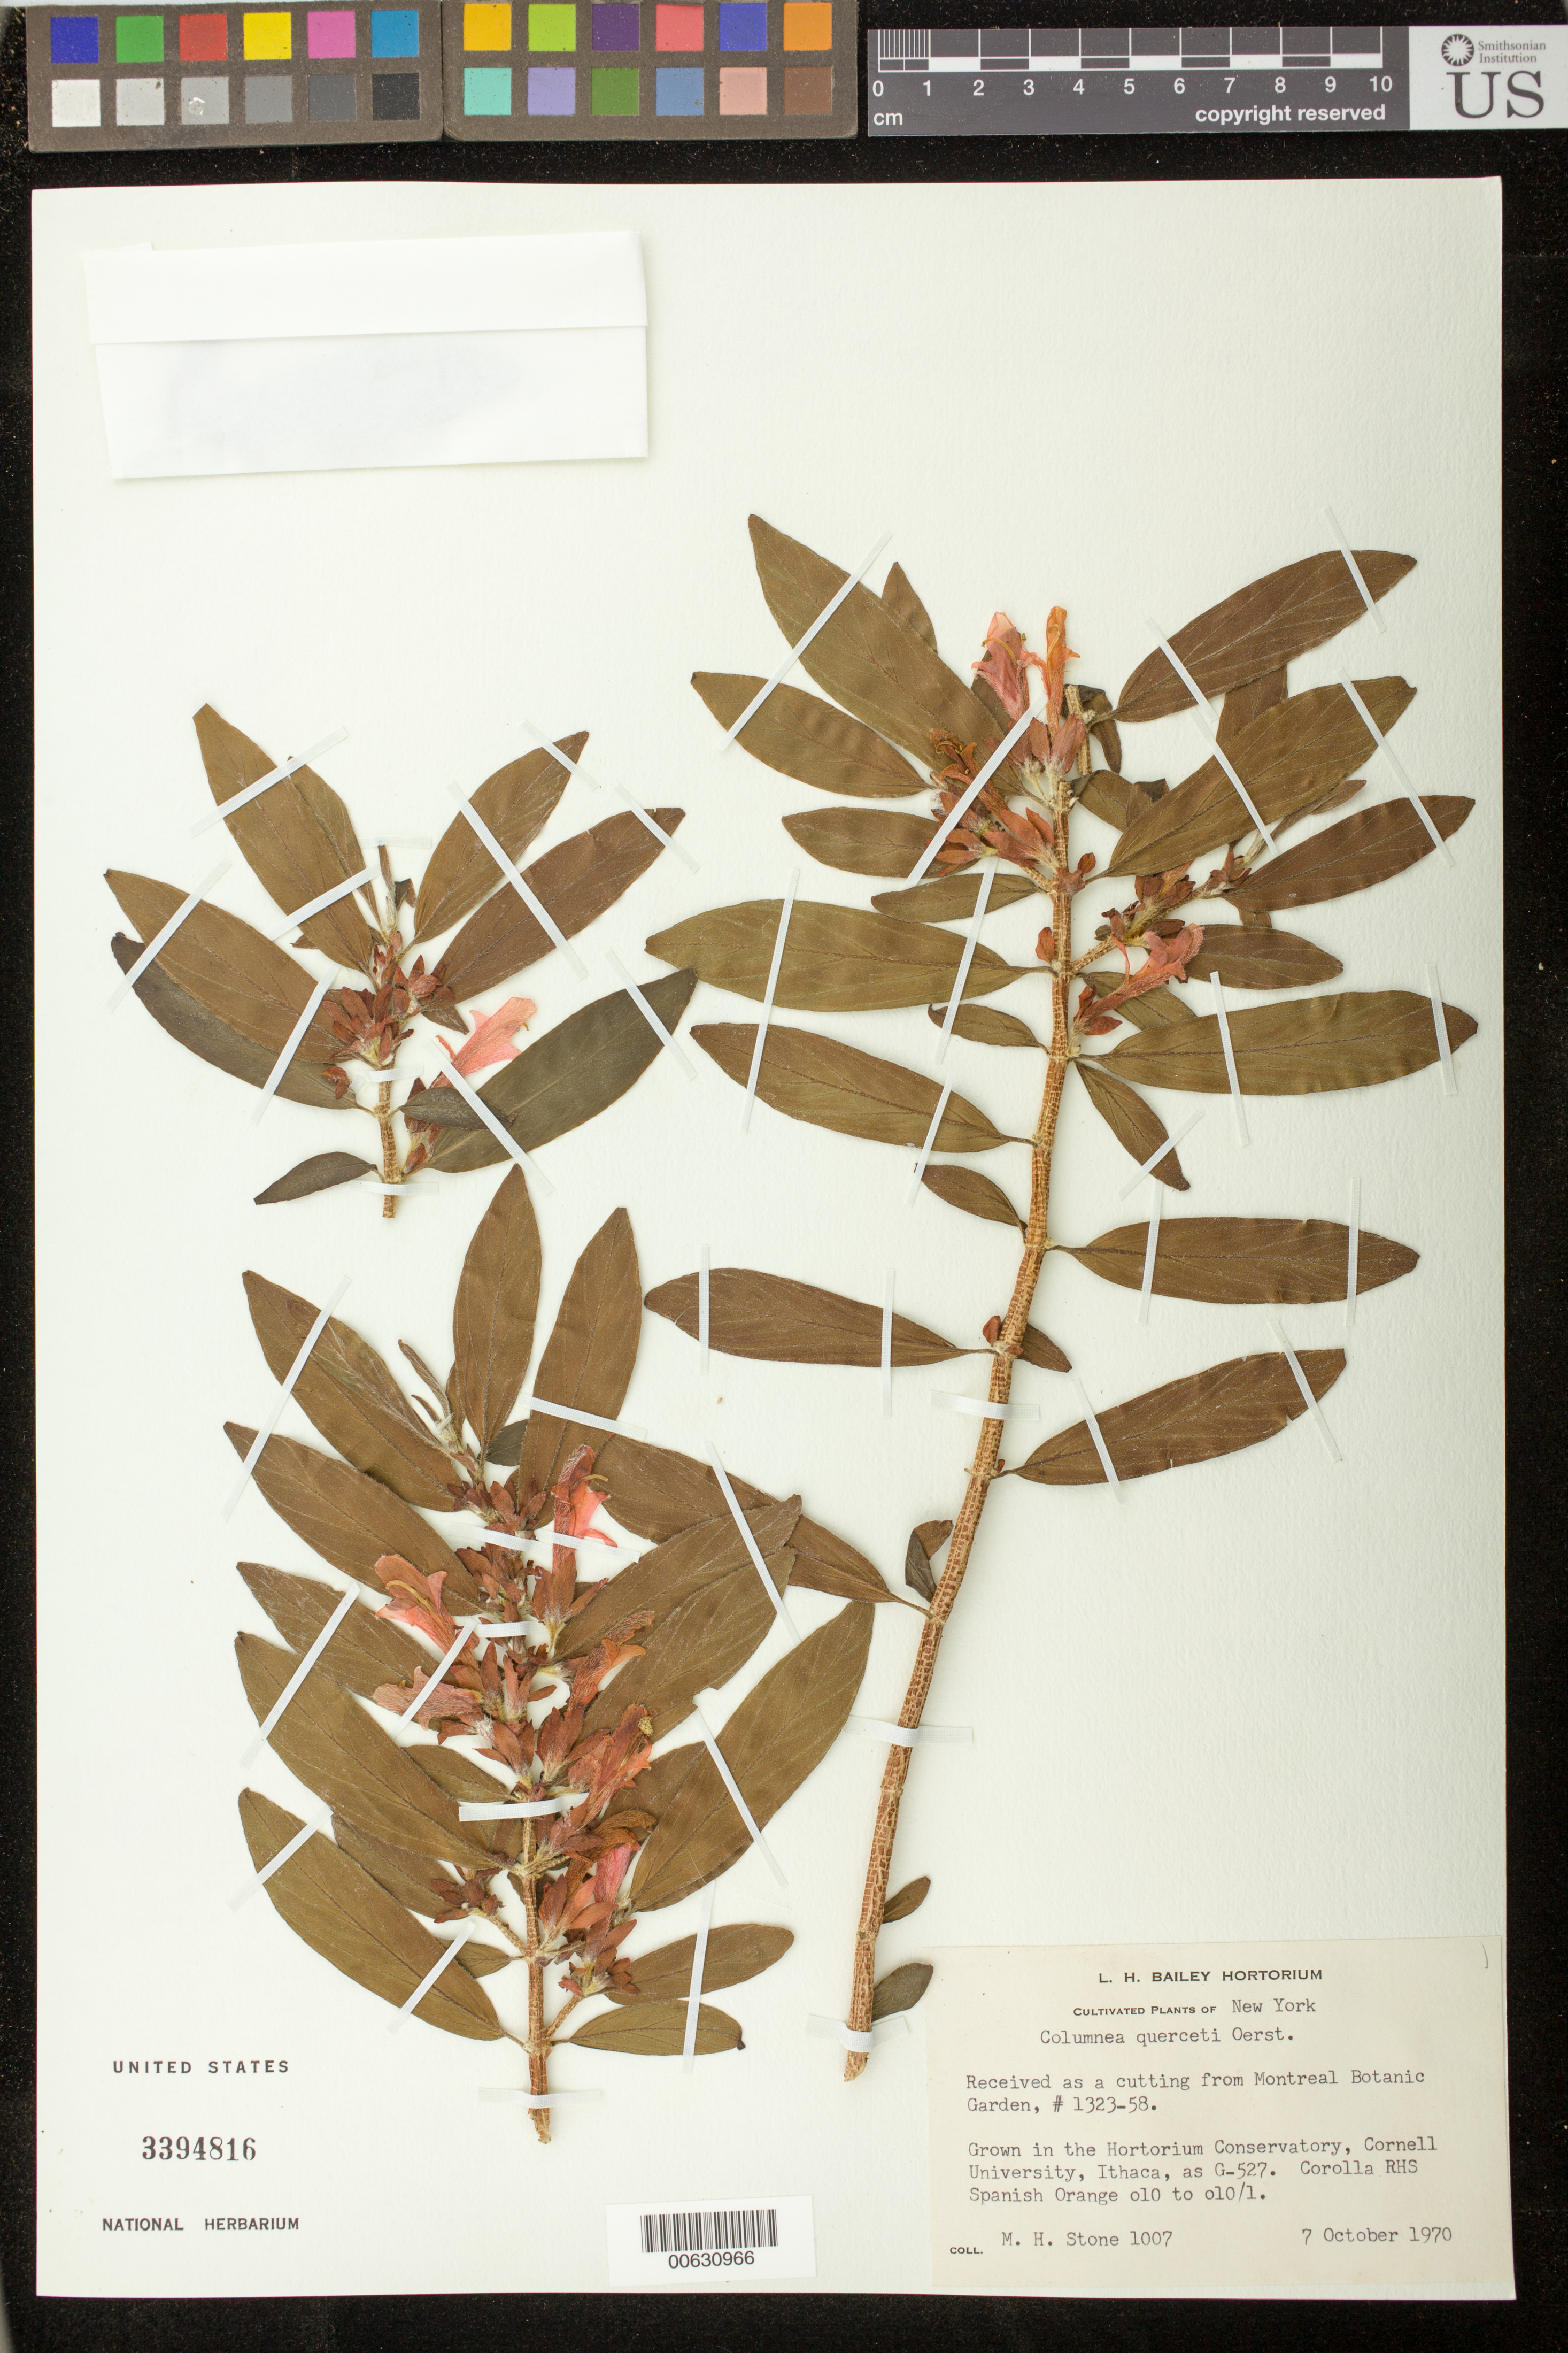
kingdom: Plantae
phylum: Tracheophyta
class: Magnoliopsida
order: Lamiales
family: Gesneriaceae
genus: Columnea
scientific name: Columnea querceti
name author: Oerst.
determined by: Skog, Laurence E.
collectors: M. Stone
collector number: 1007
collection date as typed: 07 Oct 1970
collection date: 1970-10-07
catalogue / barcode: US 3394816